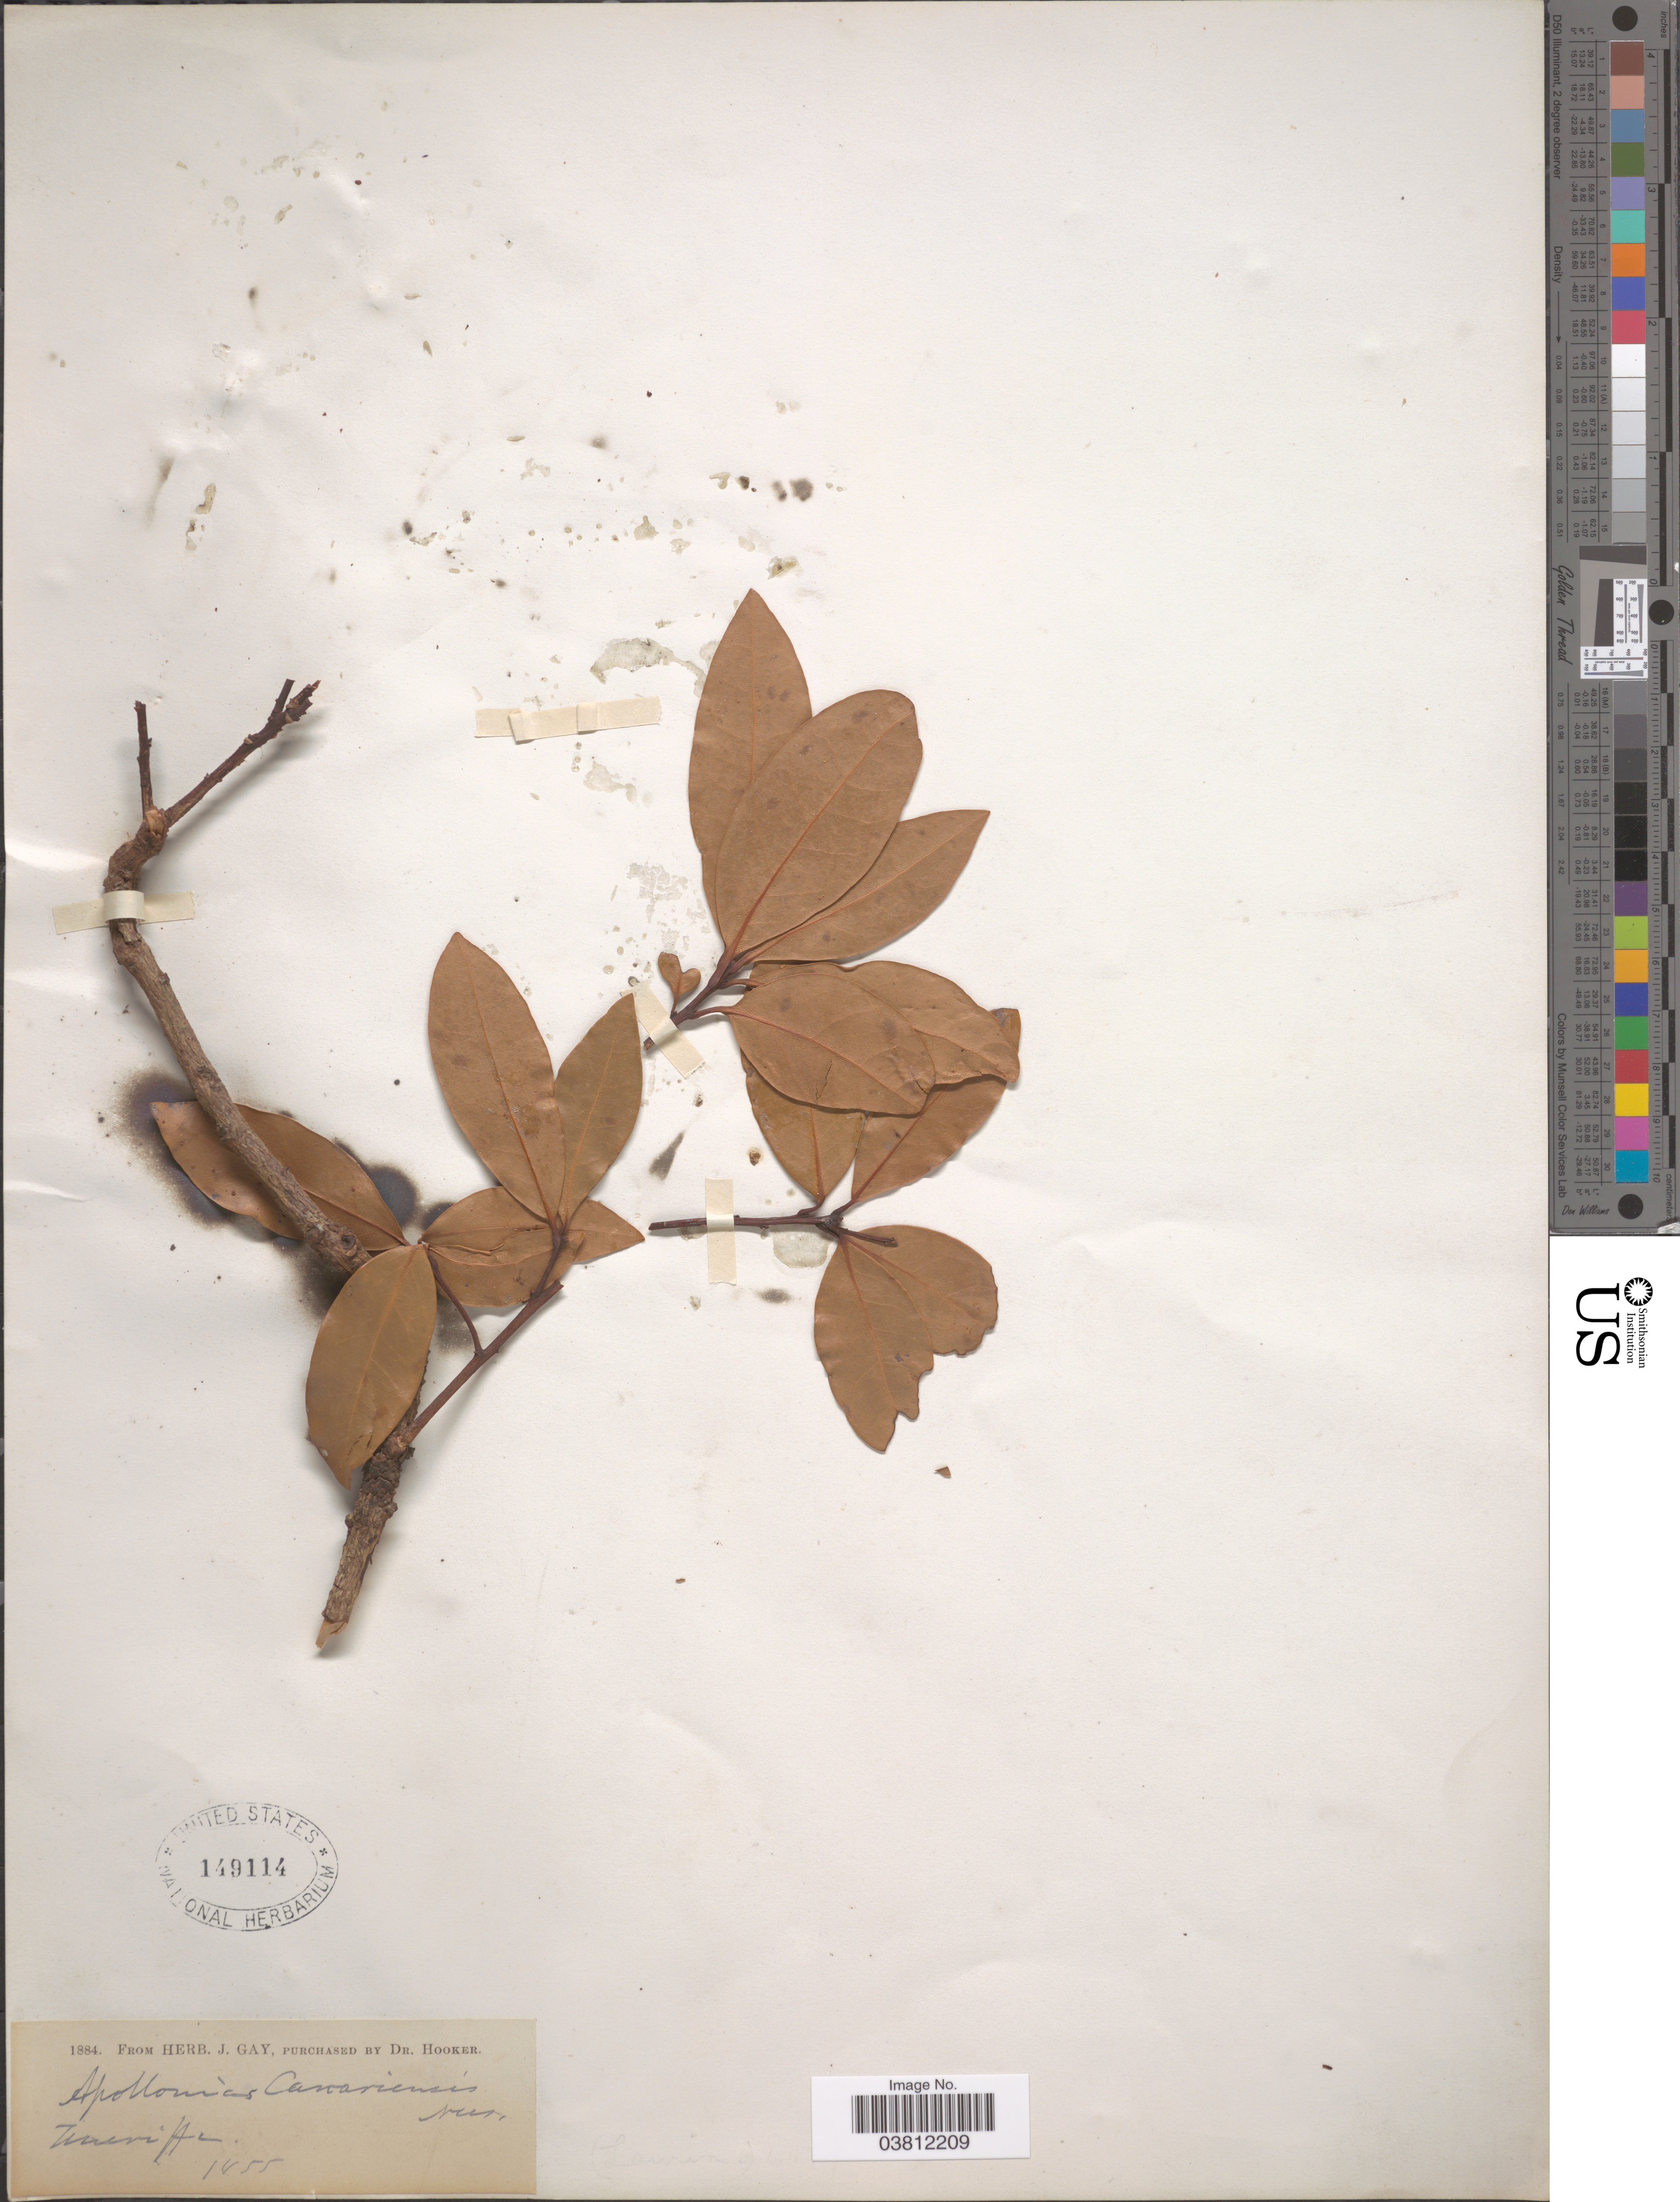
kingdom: Plantae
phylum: Tracheophyta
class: Magnoliopsida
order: Laurales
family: Lauraceae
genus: Apollonias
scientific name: Apollonias canariensis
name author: (Willd.) Nees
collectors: Dr. Hooker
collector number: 1455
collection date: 1884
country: Spain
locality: Teniriffe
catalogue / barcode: US 149114